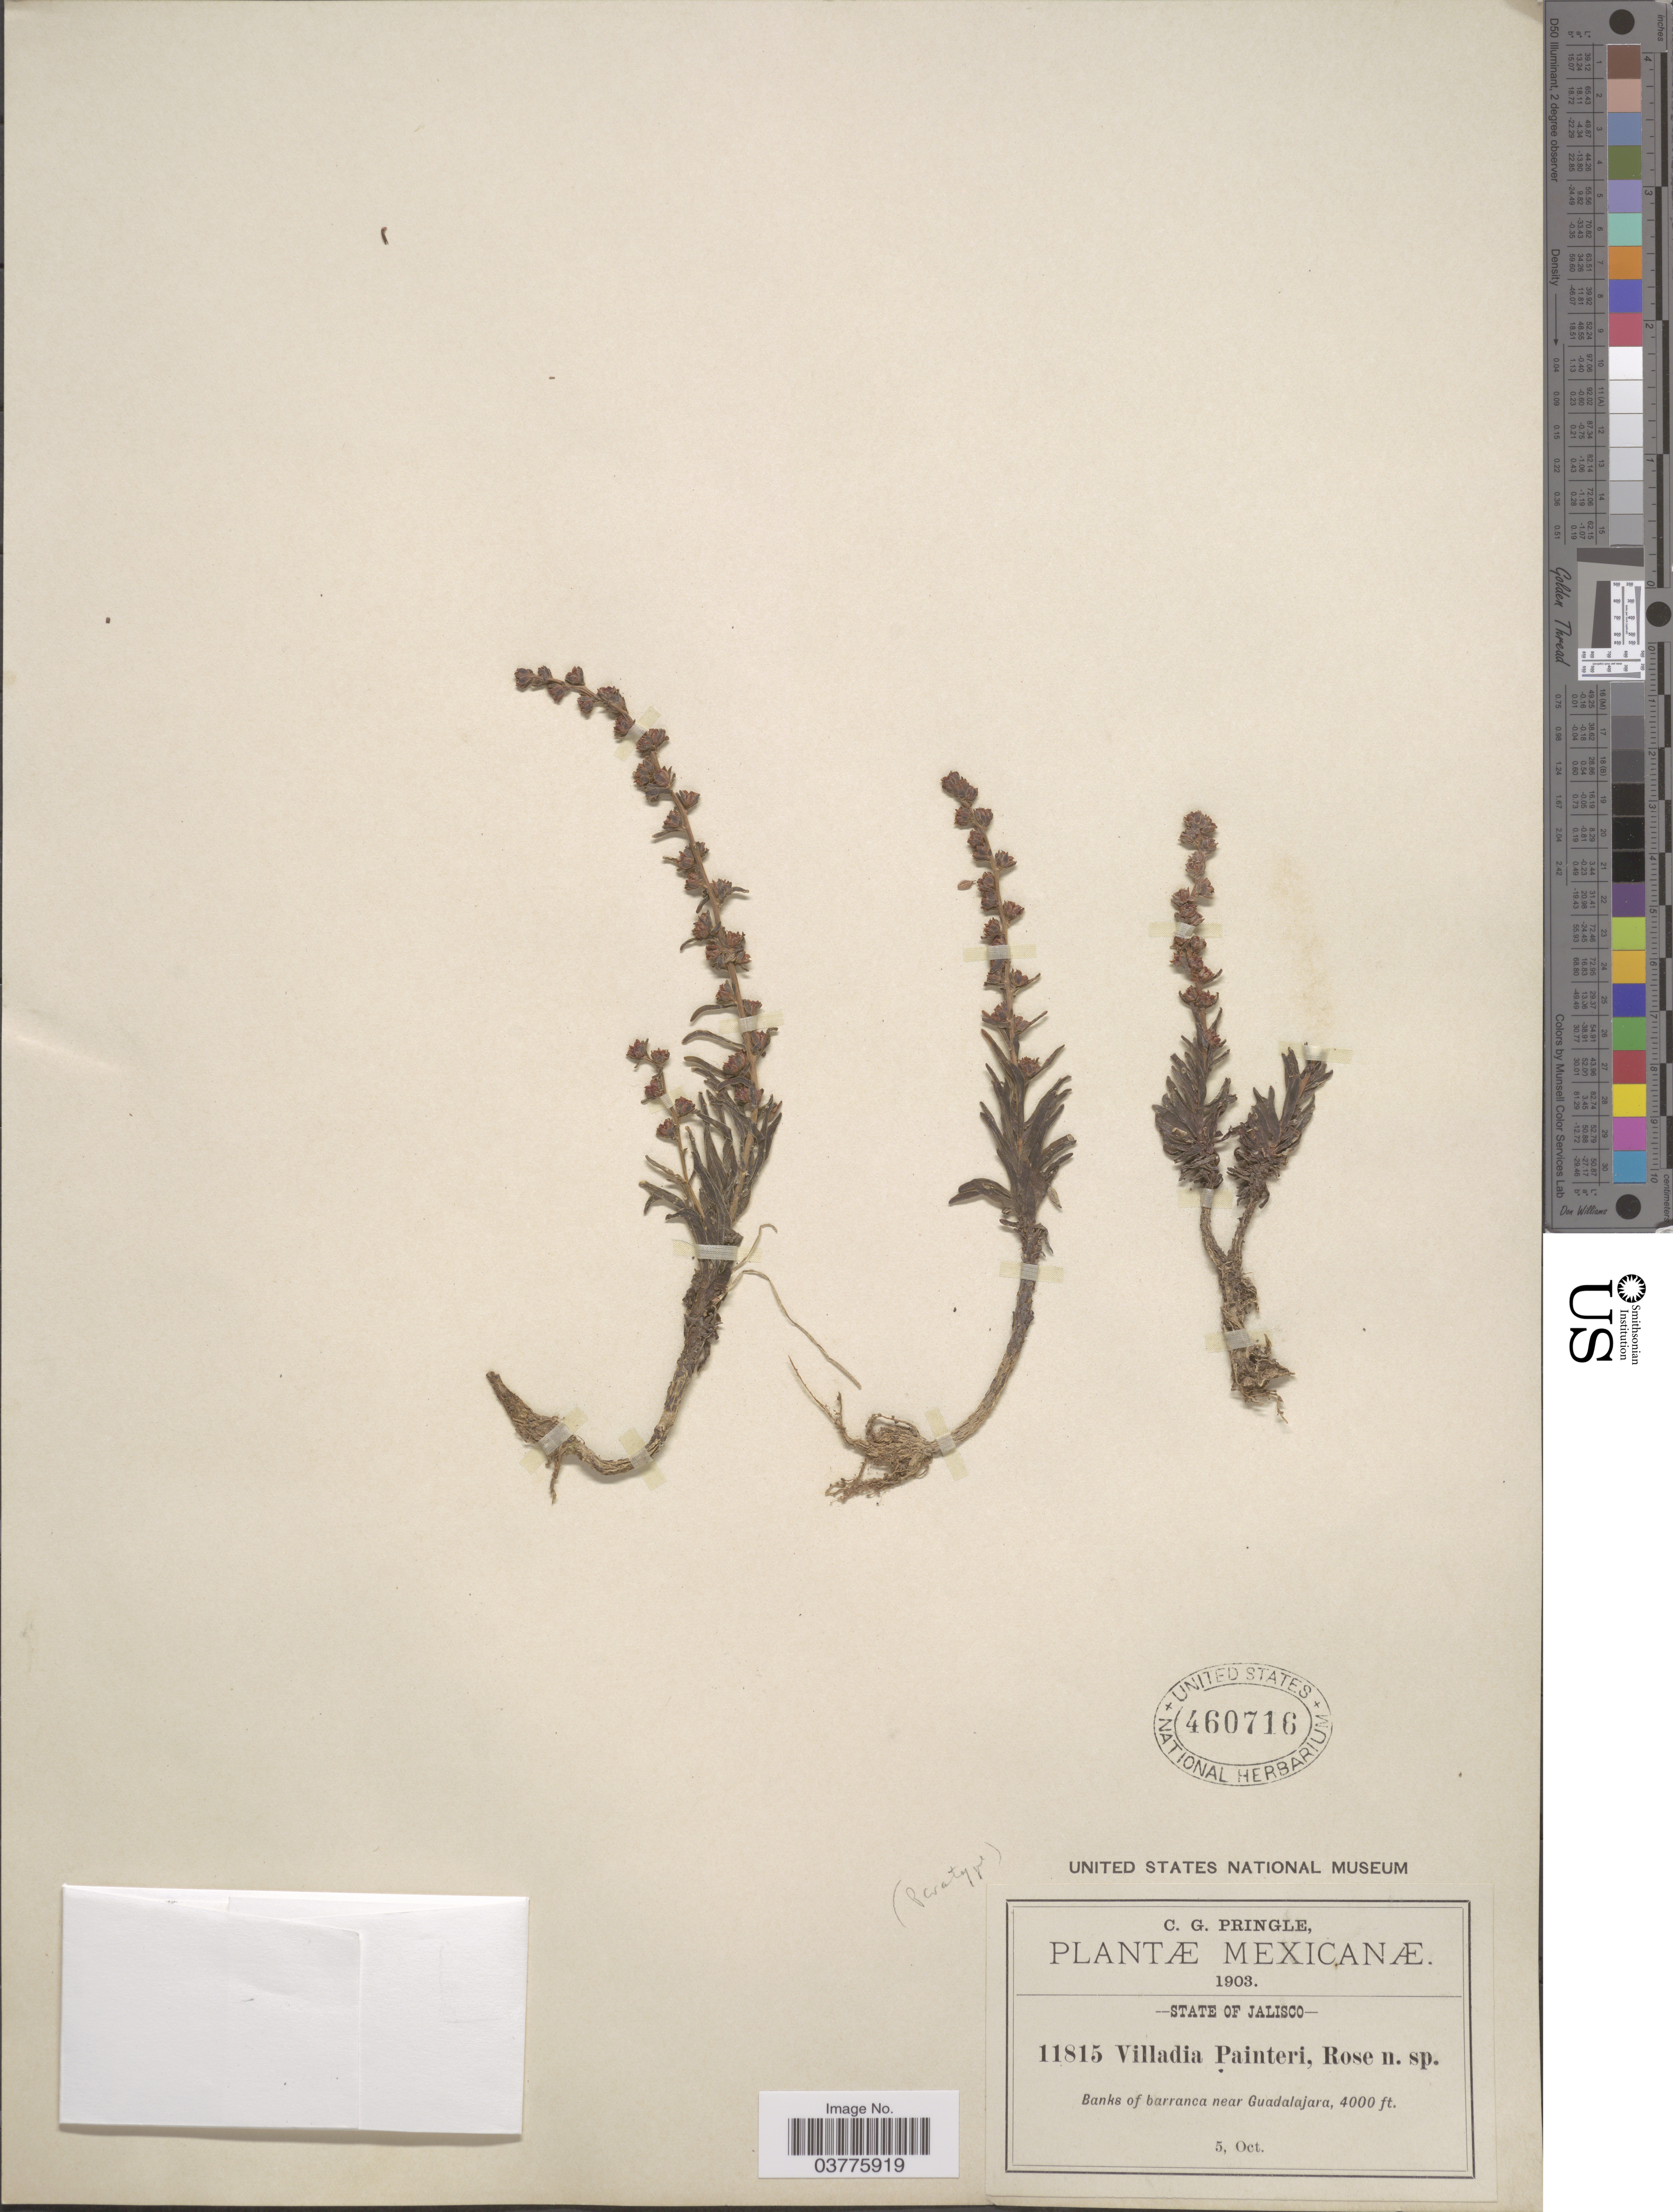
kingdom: Plantae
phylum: Tracheophyta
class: Magnoliopsida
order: Saxifragales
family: Crassulaceae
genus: Villadia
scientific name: Villadia painteri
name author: Rose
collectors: C. G. Pringle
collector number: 11815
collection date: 1903-10-05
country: Mexico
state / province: Jalisco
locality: Banks of barranca near Guadalajara.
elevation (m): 1219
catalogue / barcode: US 460716